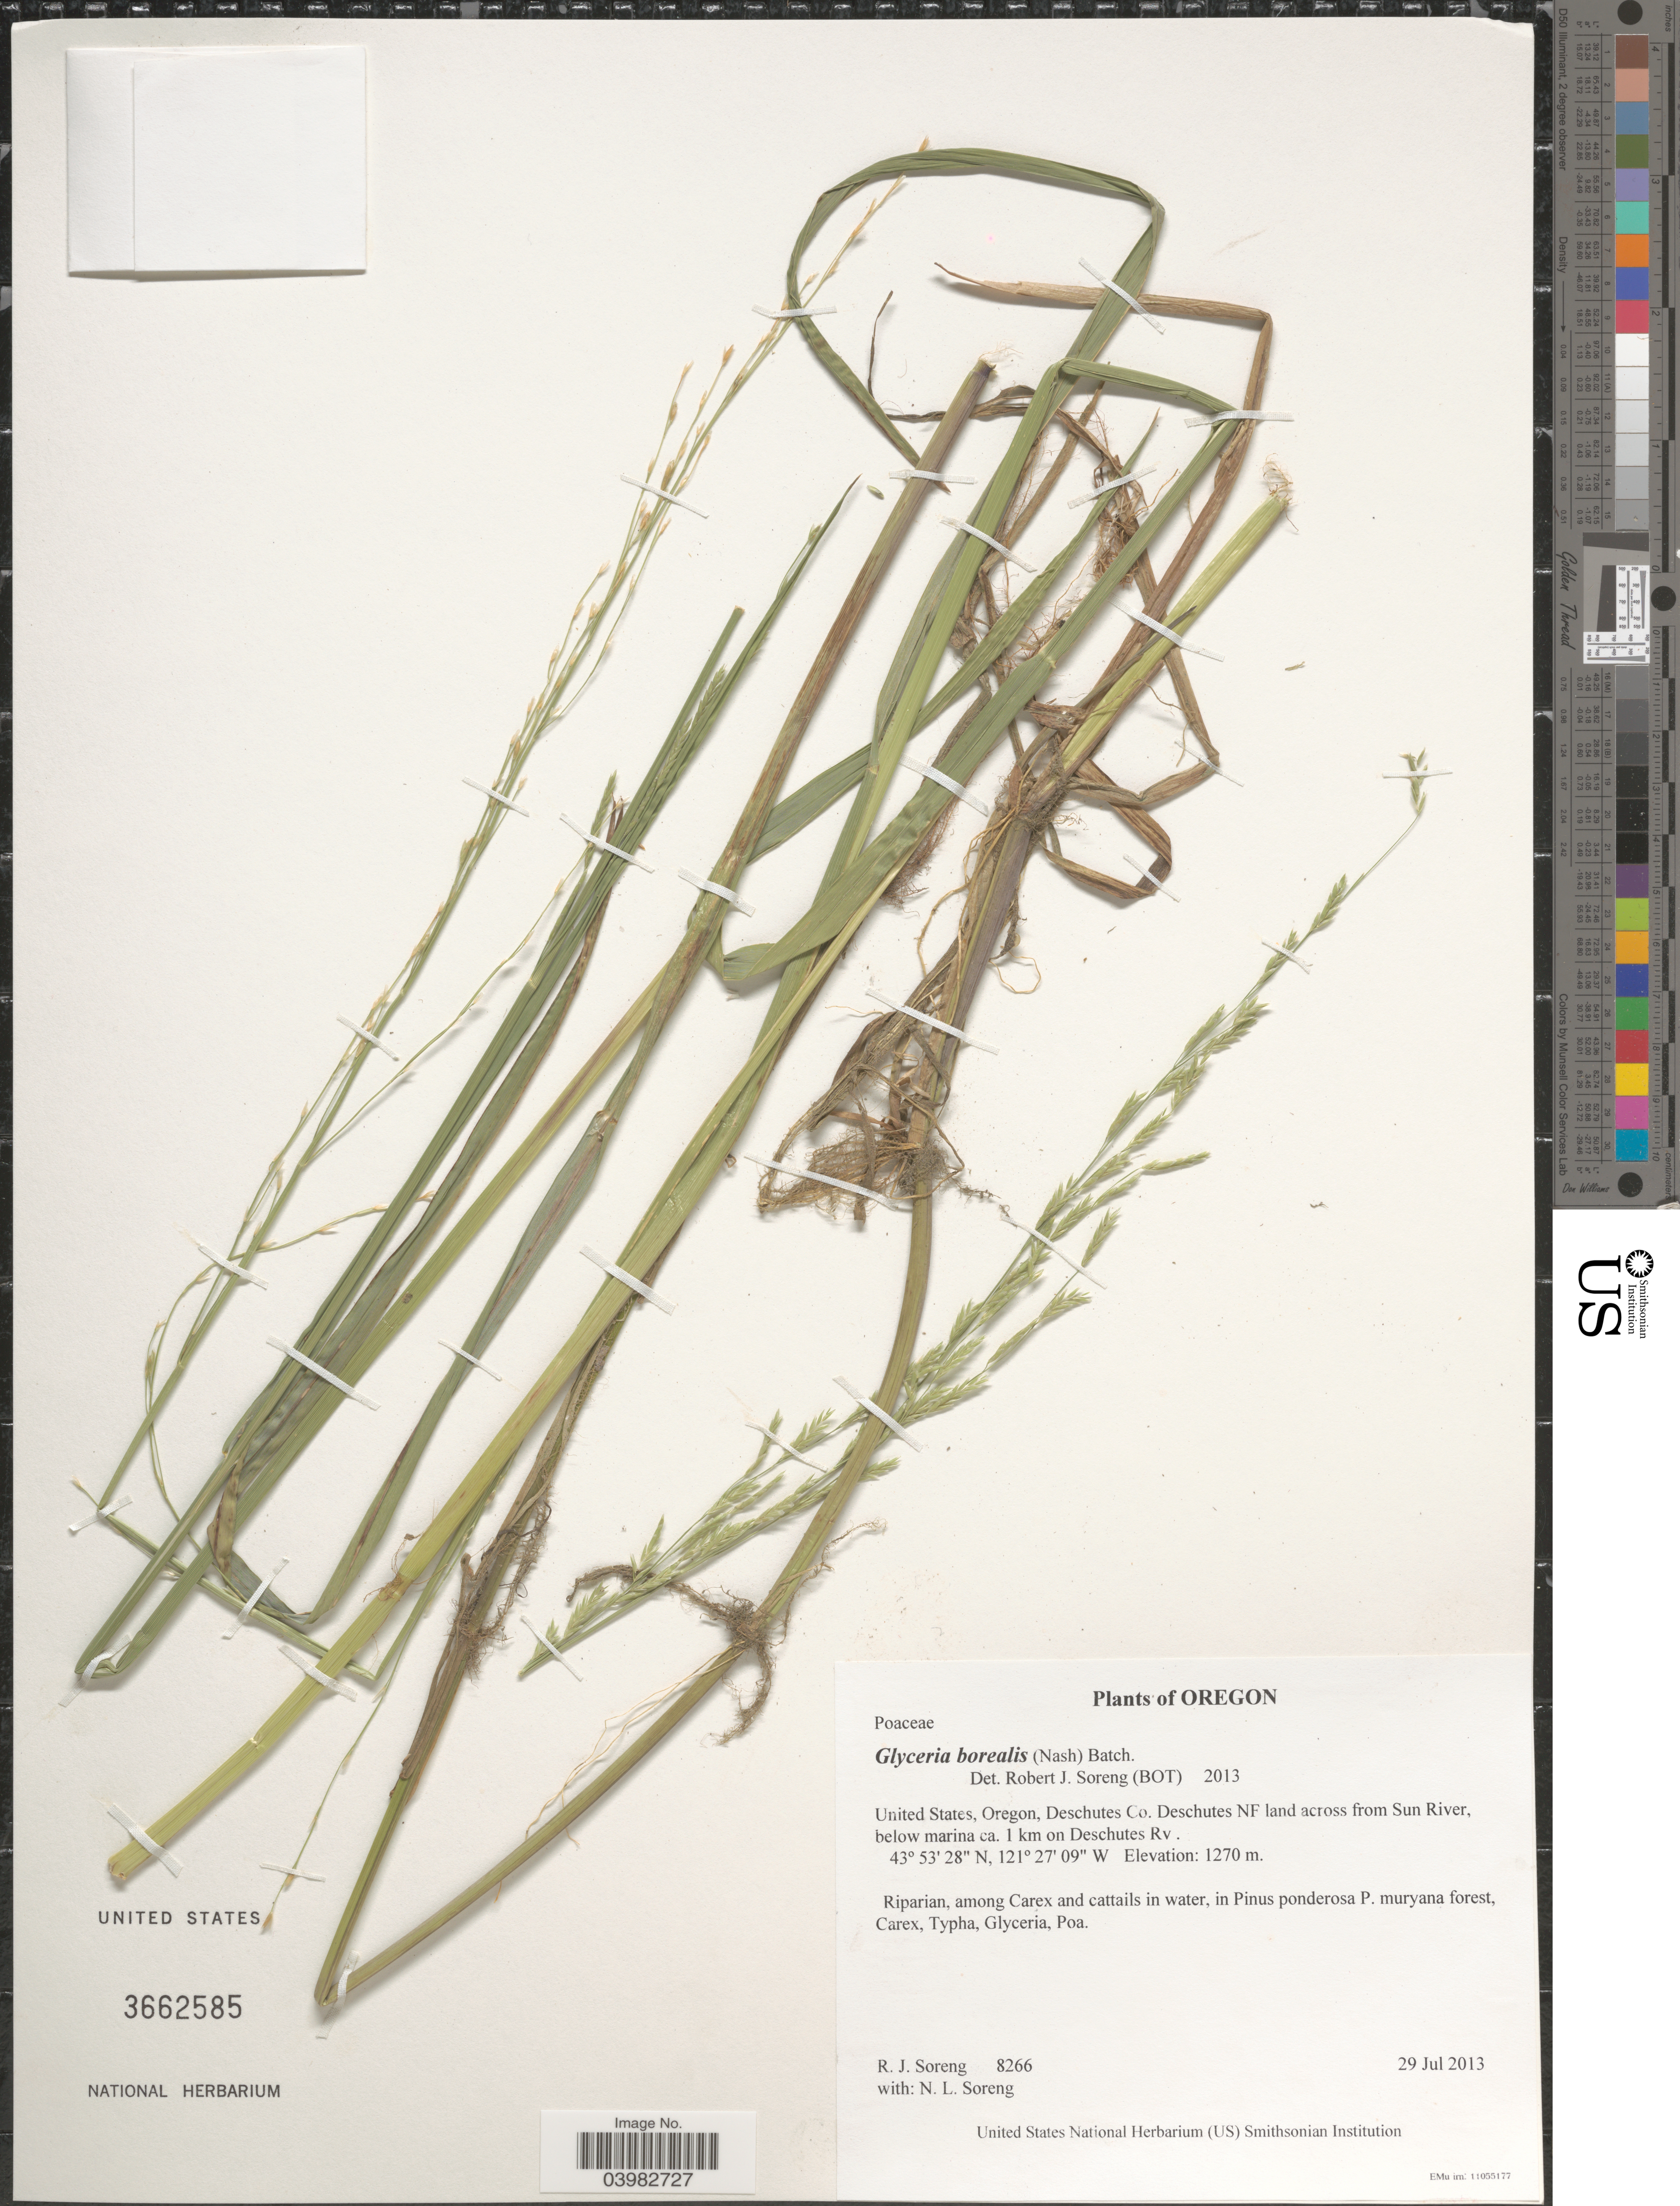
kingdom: Plantae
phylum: Tracheophyta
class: Liliopsida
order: Poales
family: Poaceae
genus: Glyceria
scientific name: Glyceria borealis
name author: (Nash) Batchelder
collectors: R. J. Soreng & N. L. Soreng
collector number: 8266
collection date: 2013-07-29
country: United States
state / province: Oregon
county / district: Deschutes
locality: Deschutes Co. Deschutes NF land across from Sun River, below marina ca. 1 km on Deschutes Rv.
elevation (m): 1270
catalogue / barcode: US 3662585